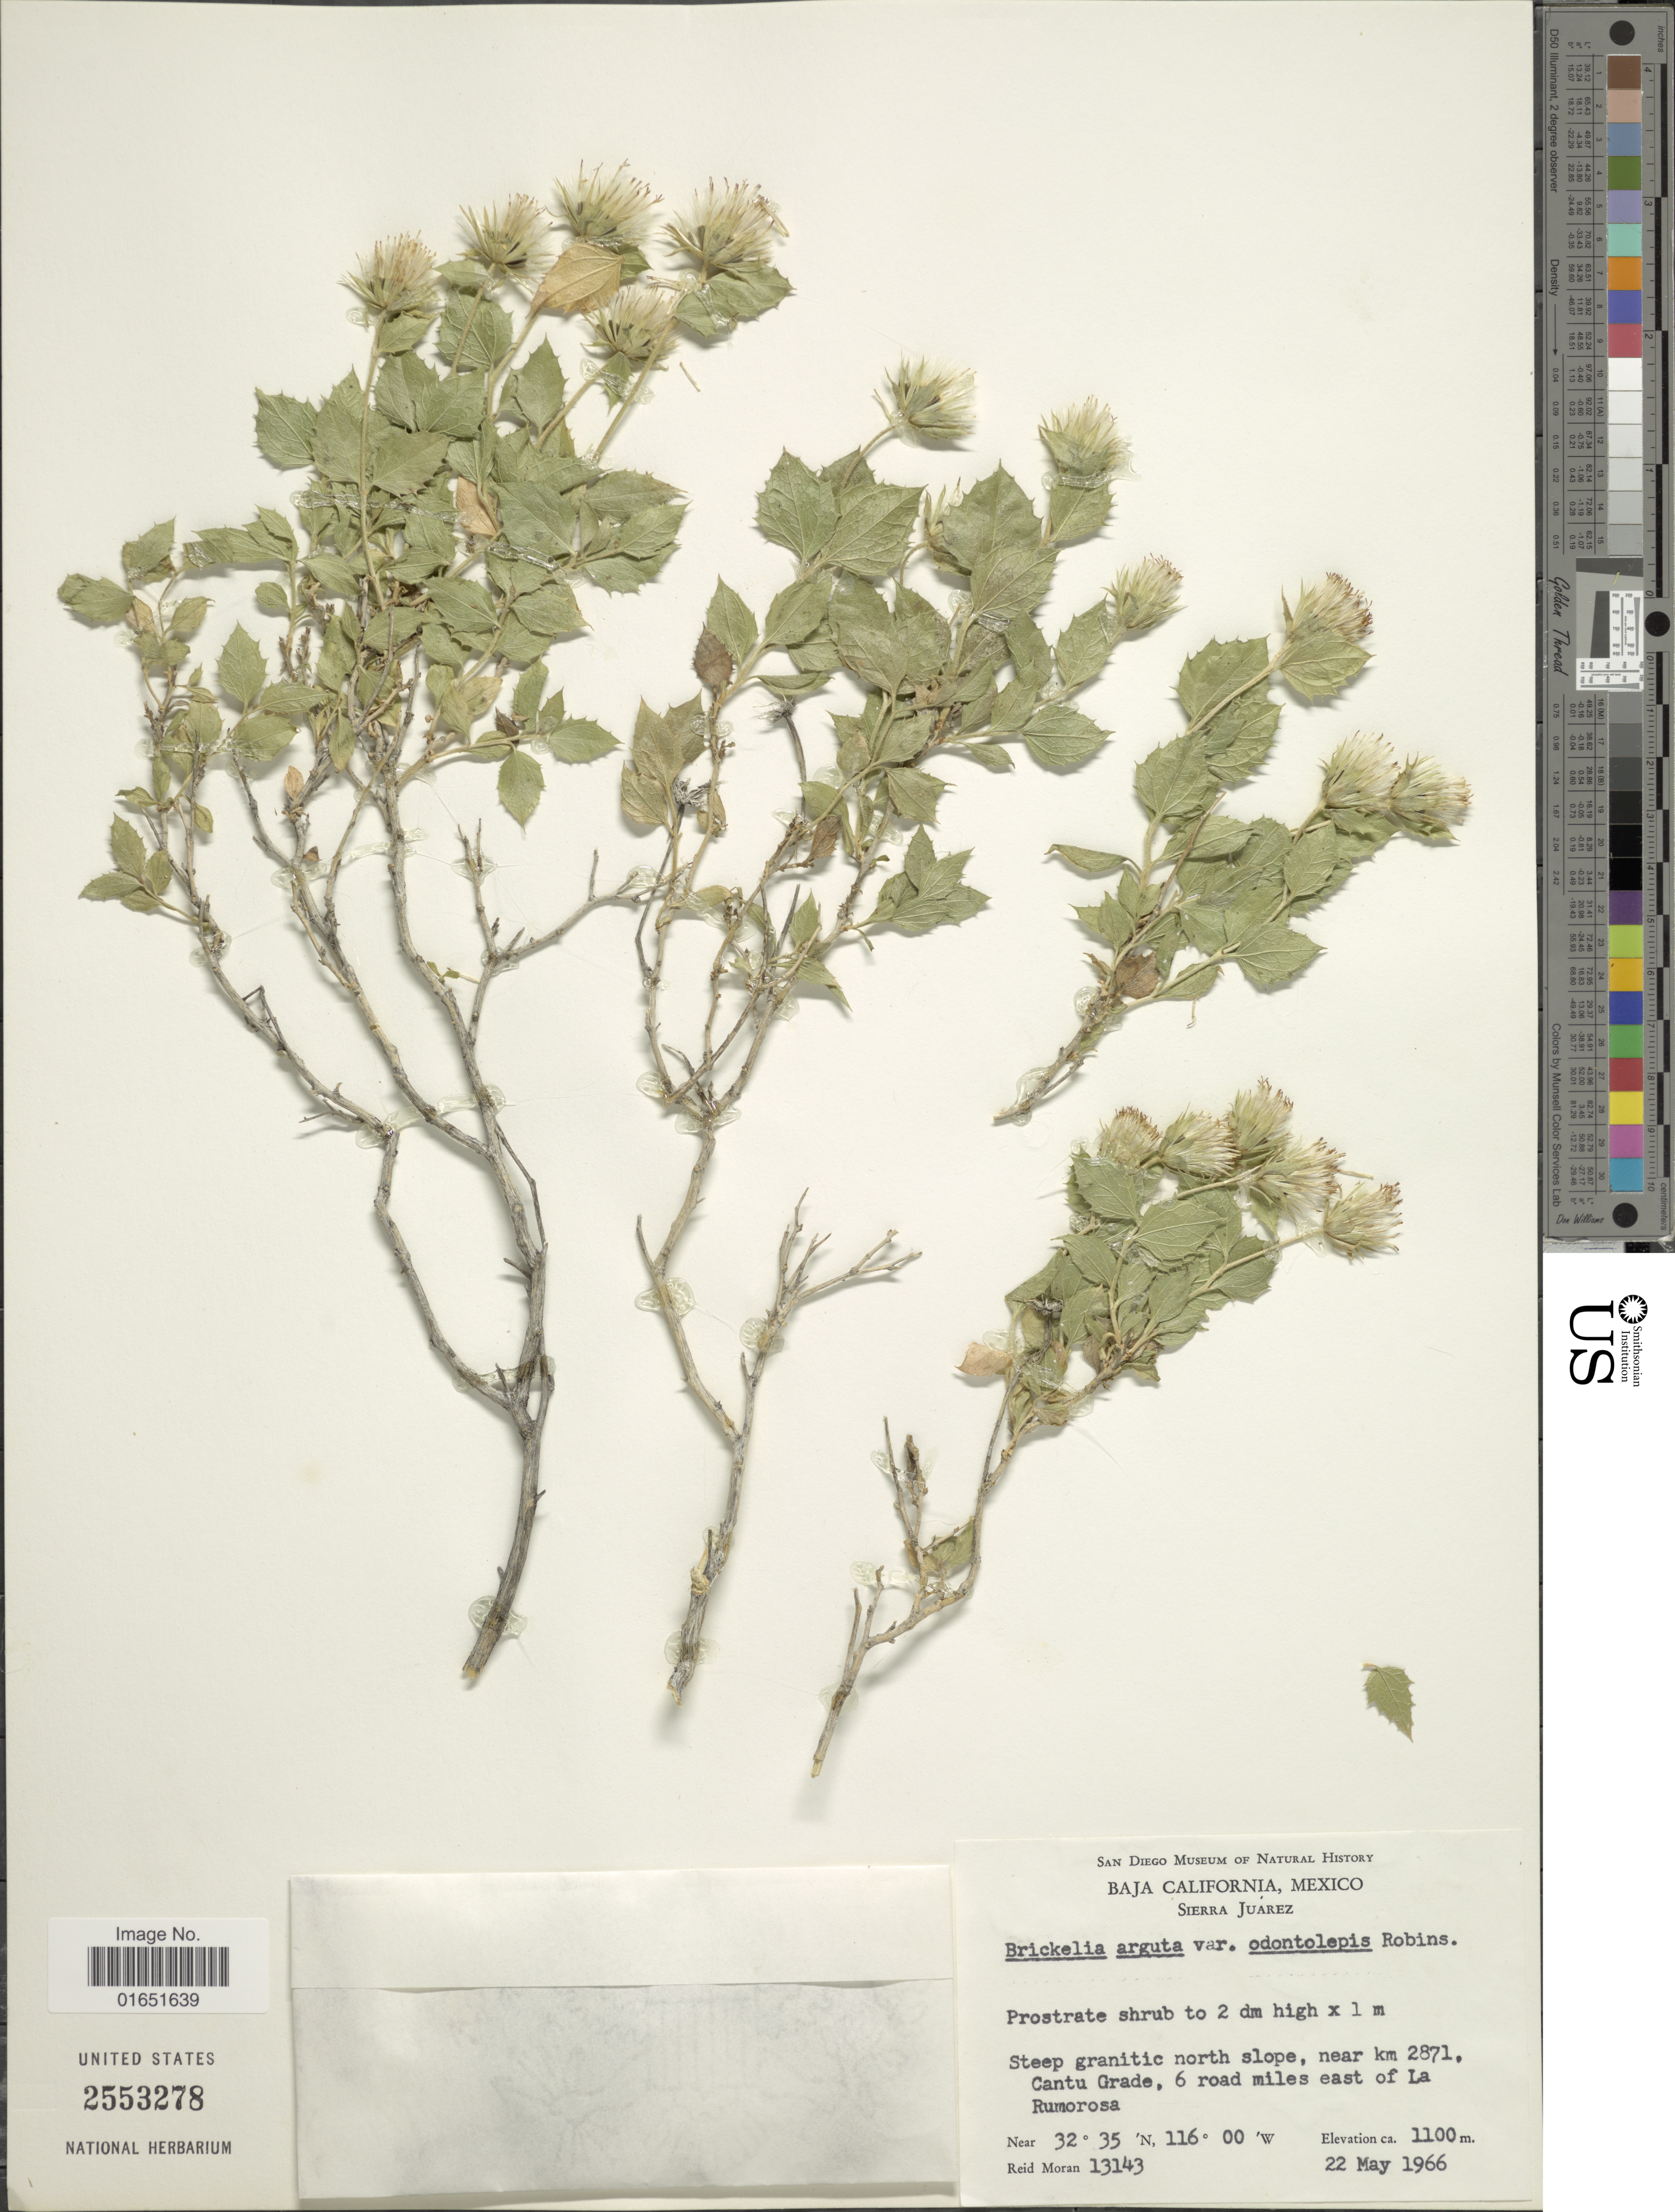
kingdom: Plantae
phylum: Tracheophyta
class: Magnoliopsida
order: Asterales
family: Asteraceae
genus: Brickellia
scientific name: Brickellia arguta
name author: B.L. Rob.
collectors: R. V. Moran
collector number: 13143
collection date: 1966-05-22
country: Mexico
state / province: Baja California Norte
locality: Sierra Juarez, Steep granitic north slope, near km 2871, Cantu Grade, 6 road miles east of La Rumorosa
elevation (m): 1100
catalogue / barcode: US 2553278